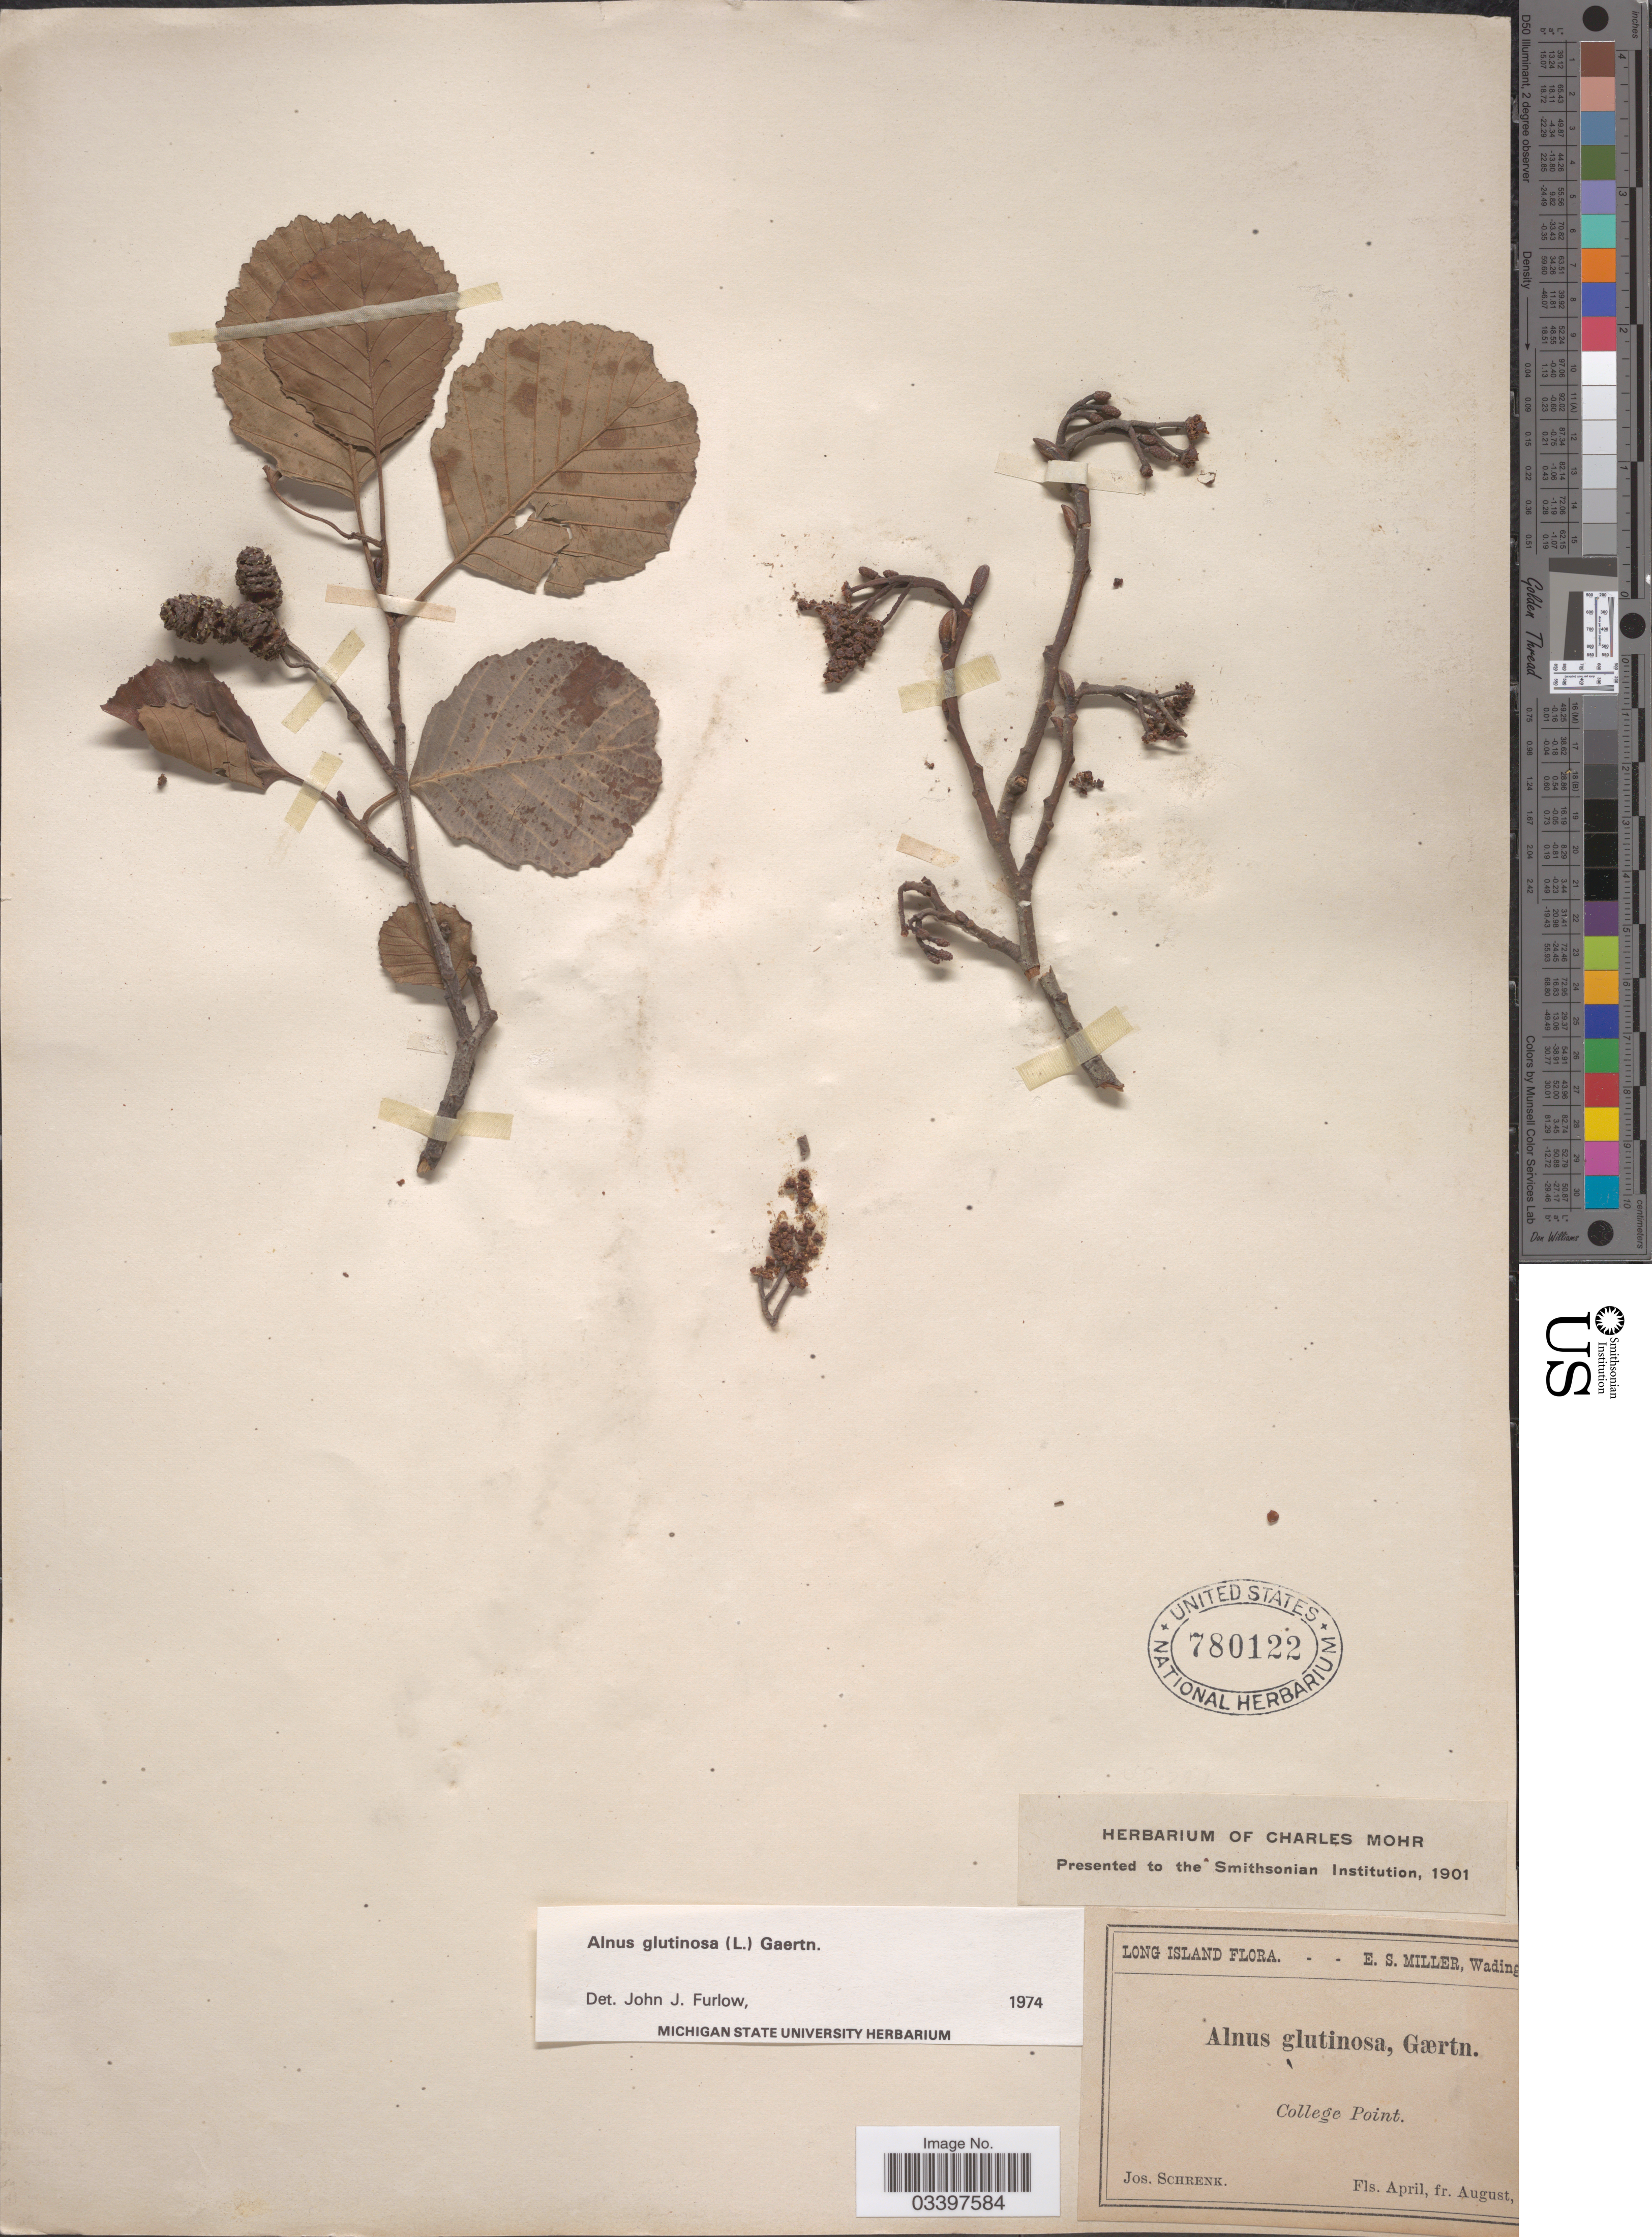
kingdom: Plantae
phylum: Tracheophyta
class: Magnoliopsida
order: Fagales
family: Betulaceae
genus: Alnus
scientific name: Alnus glutinosa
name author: (L.) Gaertn.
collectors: J. Schrenk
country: United States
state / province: New York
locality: Long Island, College Point.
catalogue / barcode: US 780122